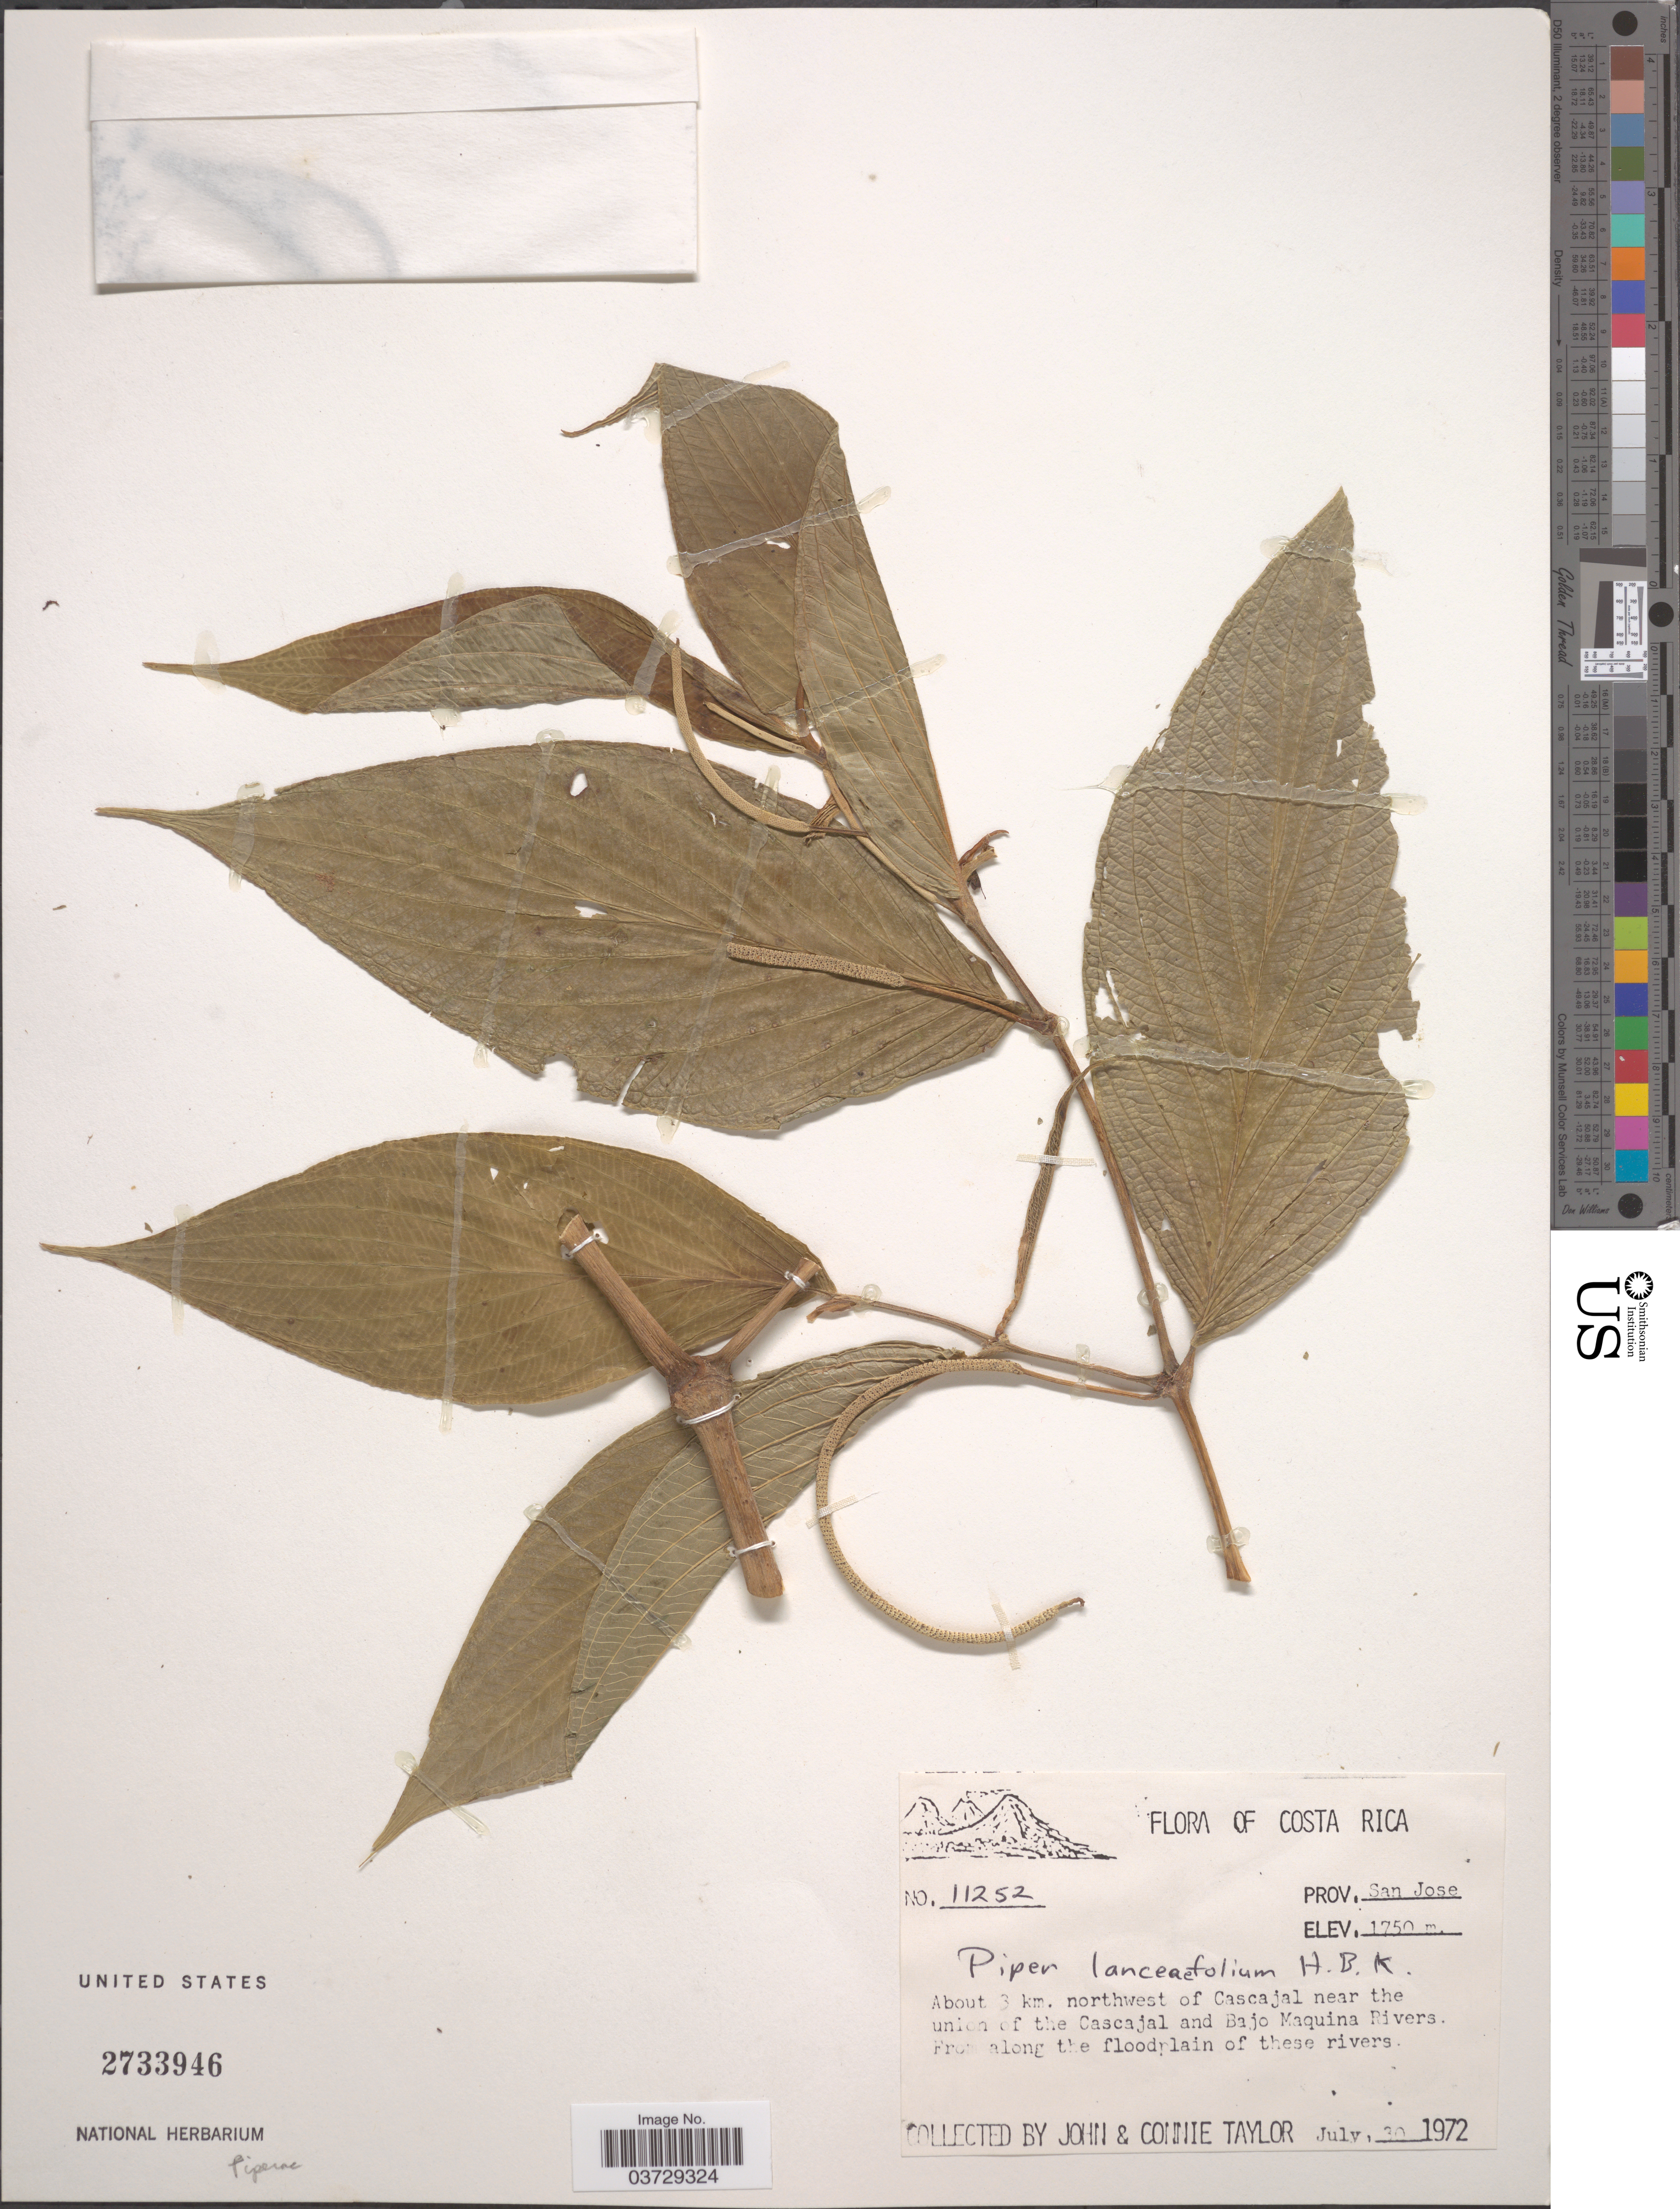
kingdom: Plantae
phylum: Tracheophyta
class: Magnoliopsida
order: Piperales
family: Piperaceae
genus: Piper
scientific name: Piper lanceifolium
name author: Kunth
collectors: J. Taylor & C. Taylor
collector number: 11252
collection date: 1972-07-30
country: Costa Rica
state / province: San José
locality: About 3 km northwest of Cascajal near the union of the Cascajal and Bajo Maquina Rivers.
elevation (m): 1750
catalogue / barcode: US 2733946